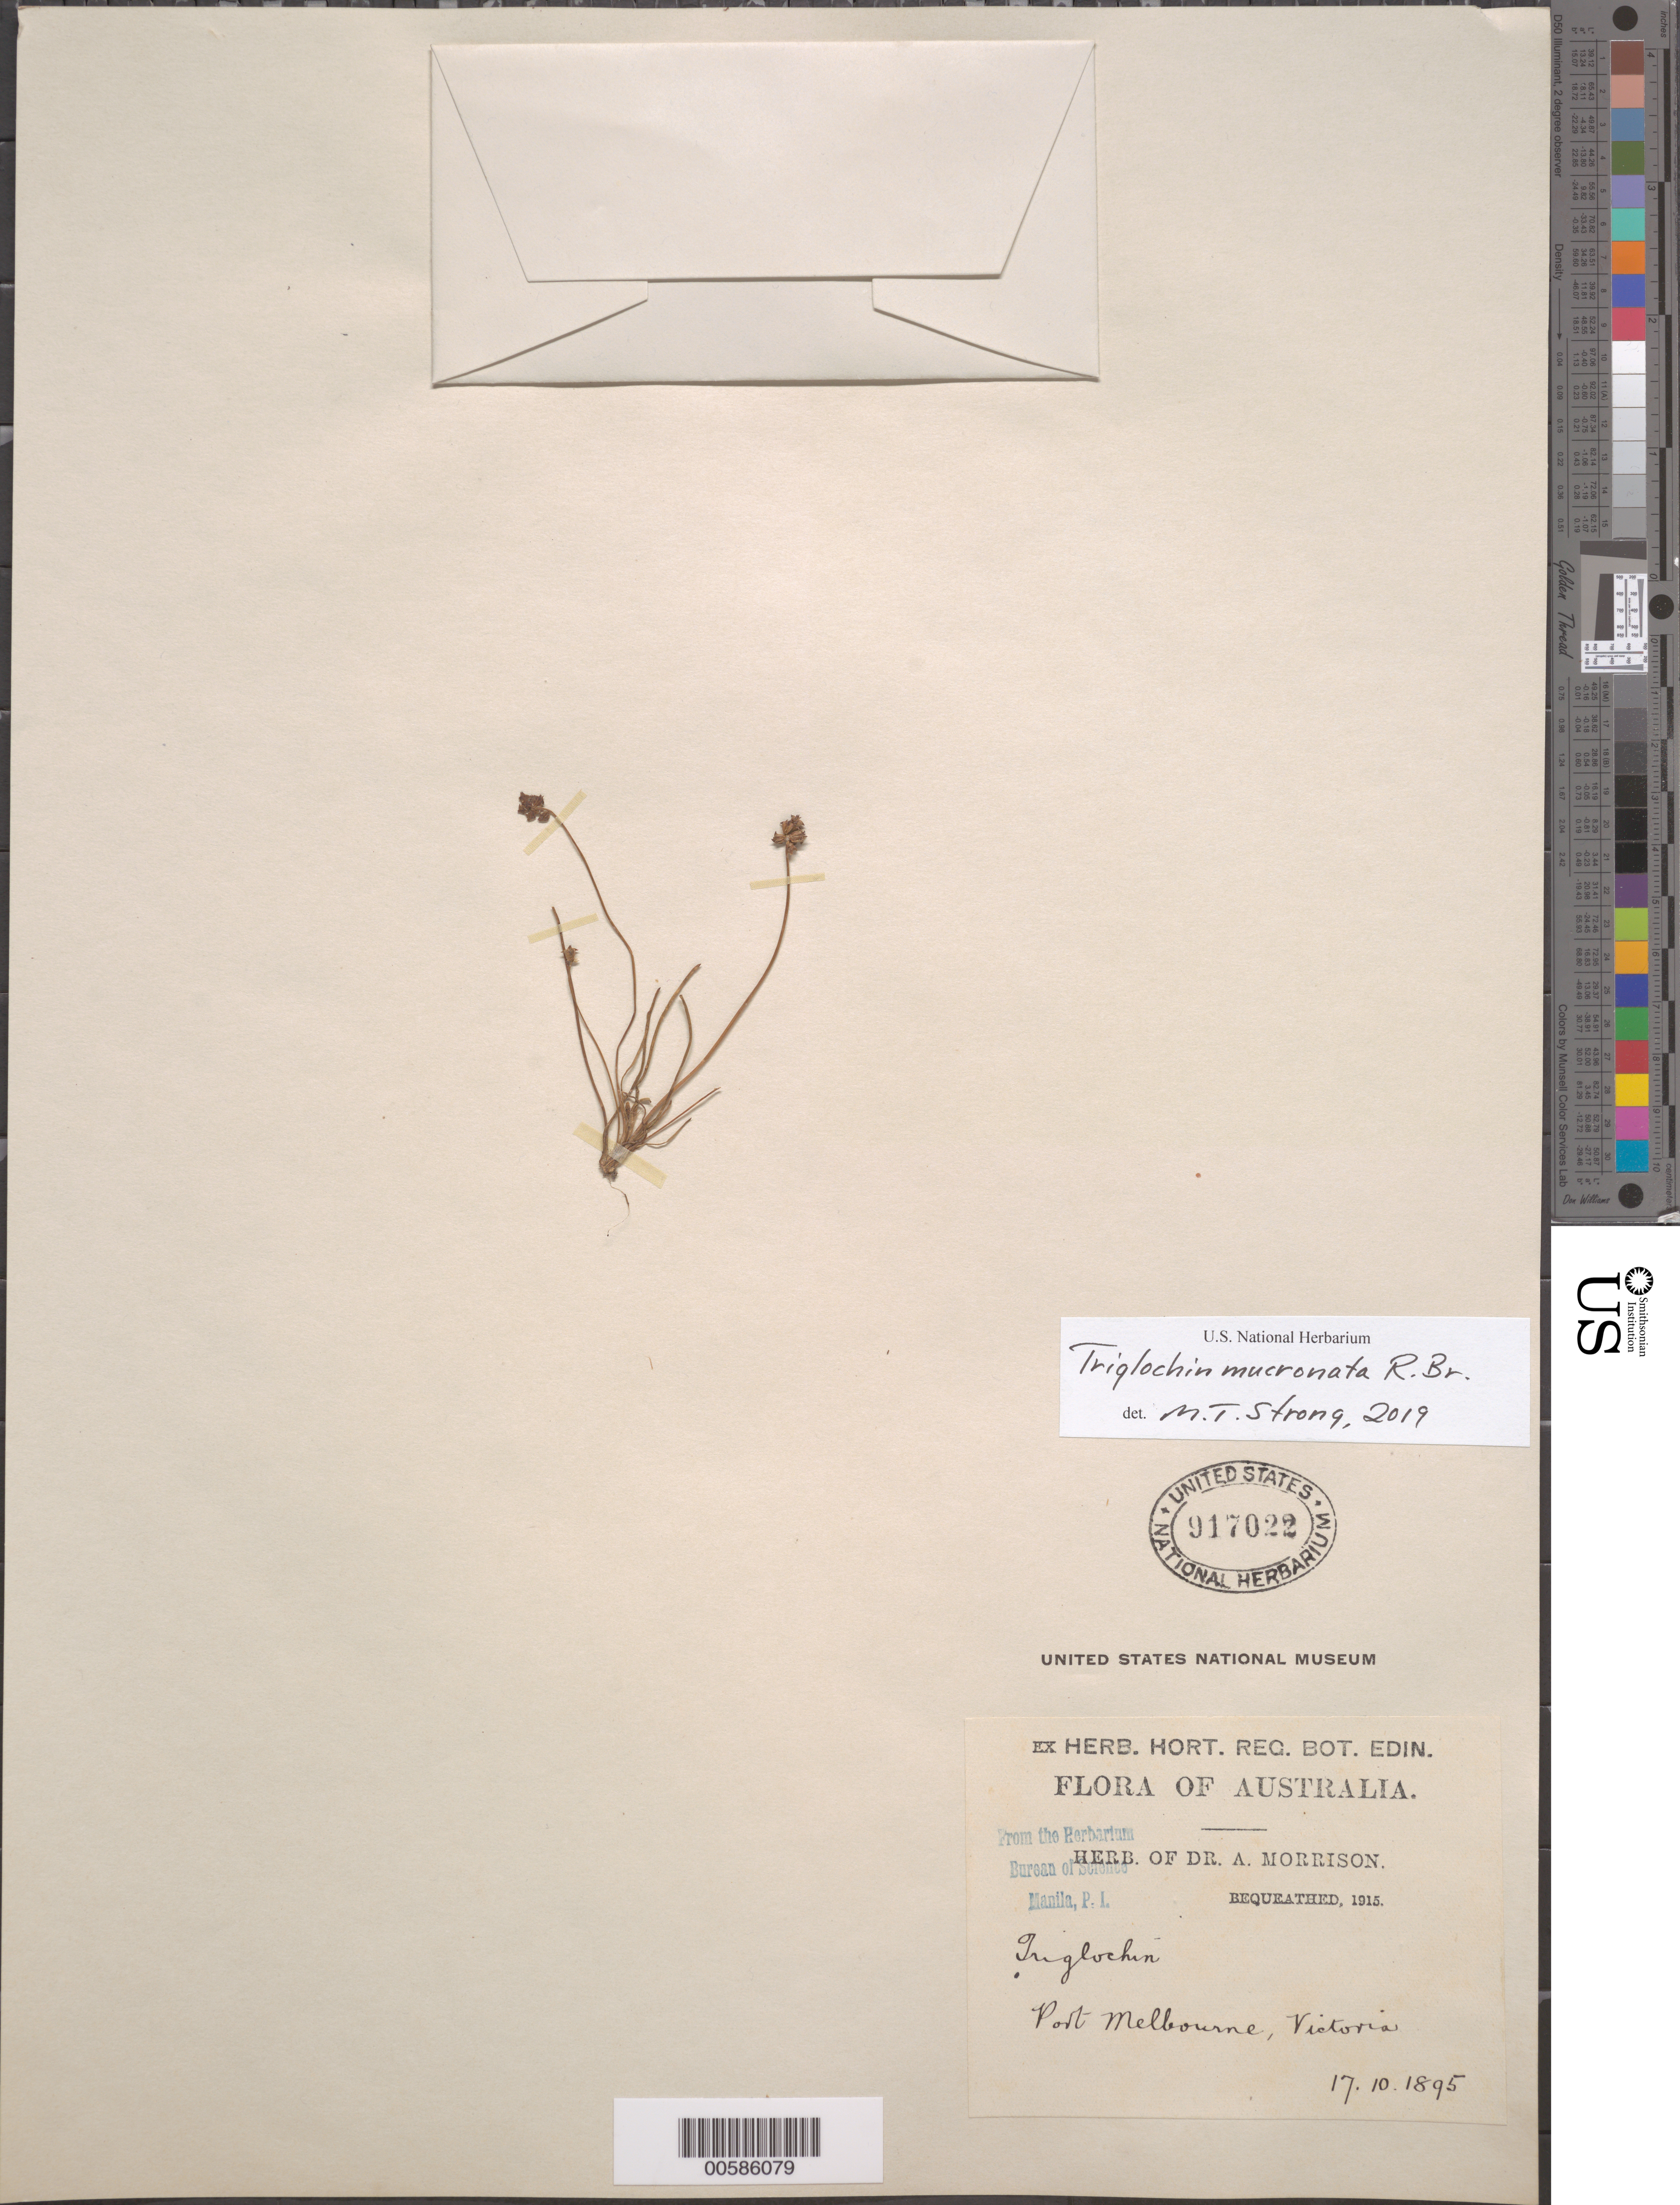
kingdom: Plantae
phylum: Tracheophyta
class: Liliopsida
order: Alismatales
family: Juncaginaceae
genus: Triglochin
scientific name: Triglochin mucronata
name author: R. Br.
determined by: Strong, Mark T., (BOT), Smithsonian Institution - National Museum of Natural History (UNITED STATES)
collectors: A. Morrison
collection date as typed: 17 Oct 1895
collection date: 1895-10-17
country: Australia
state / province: Victoria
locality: Port Melbourne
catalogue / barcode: US 917022